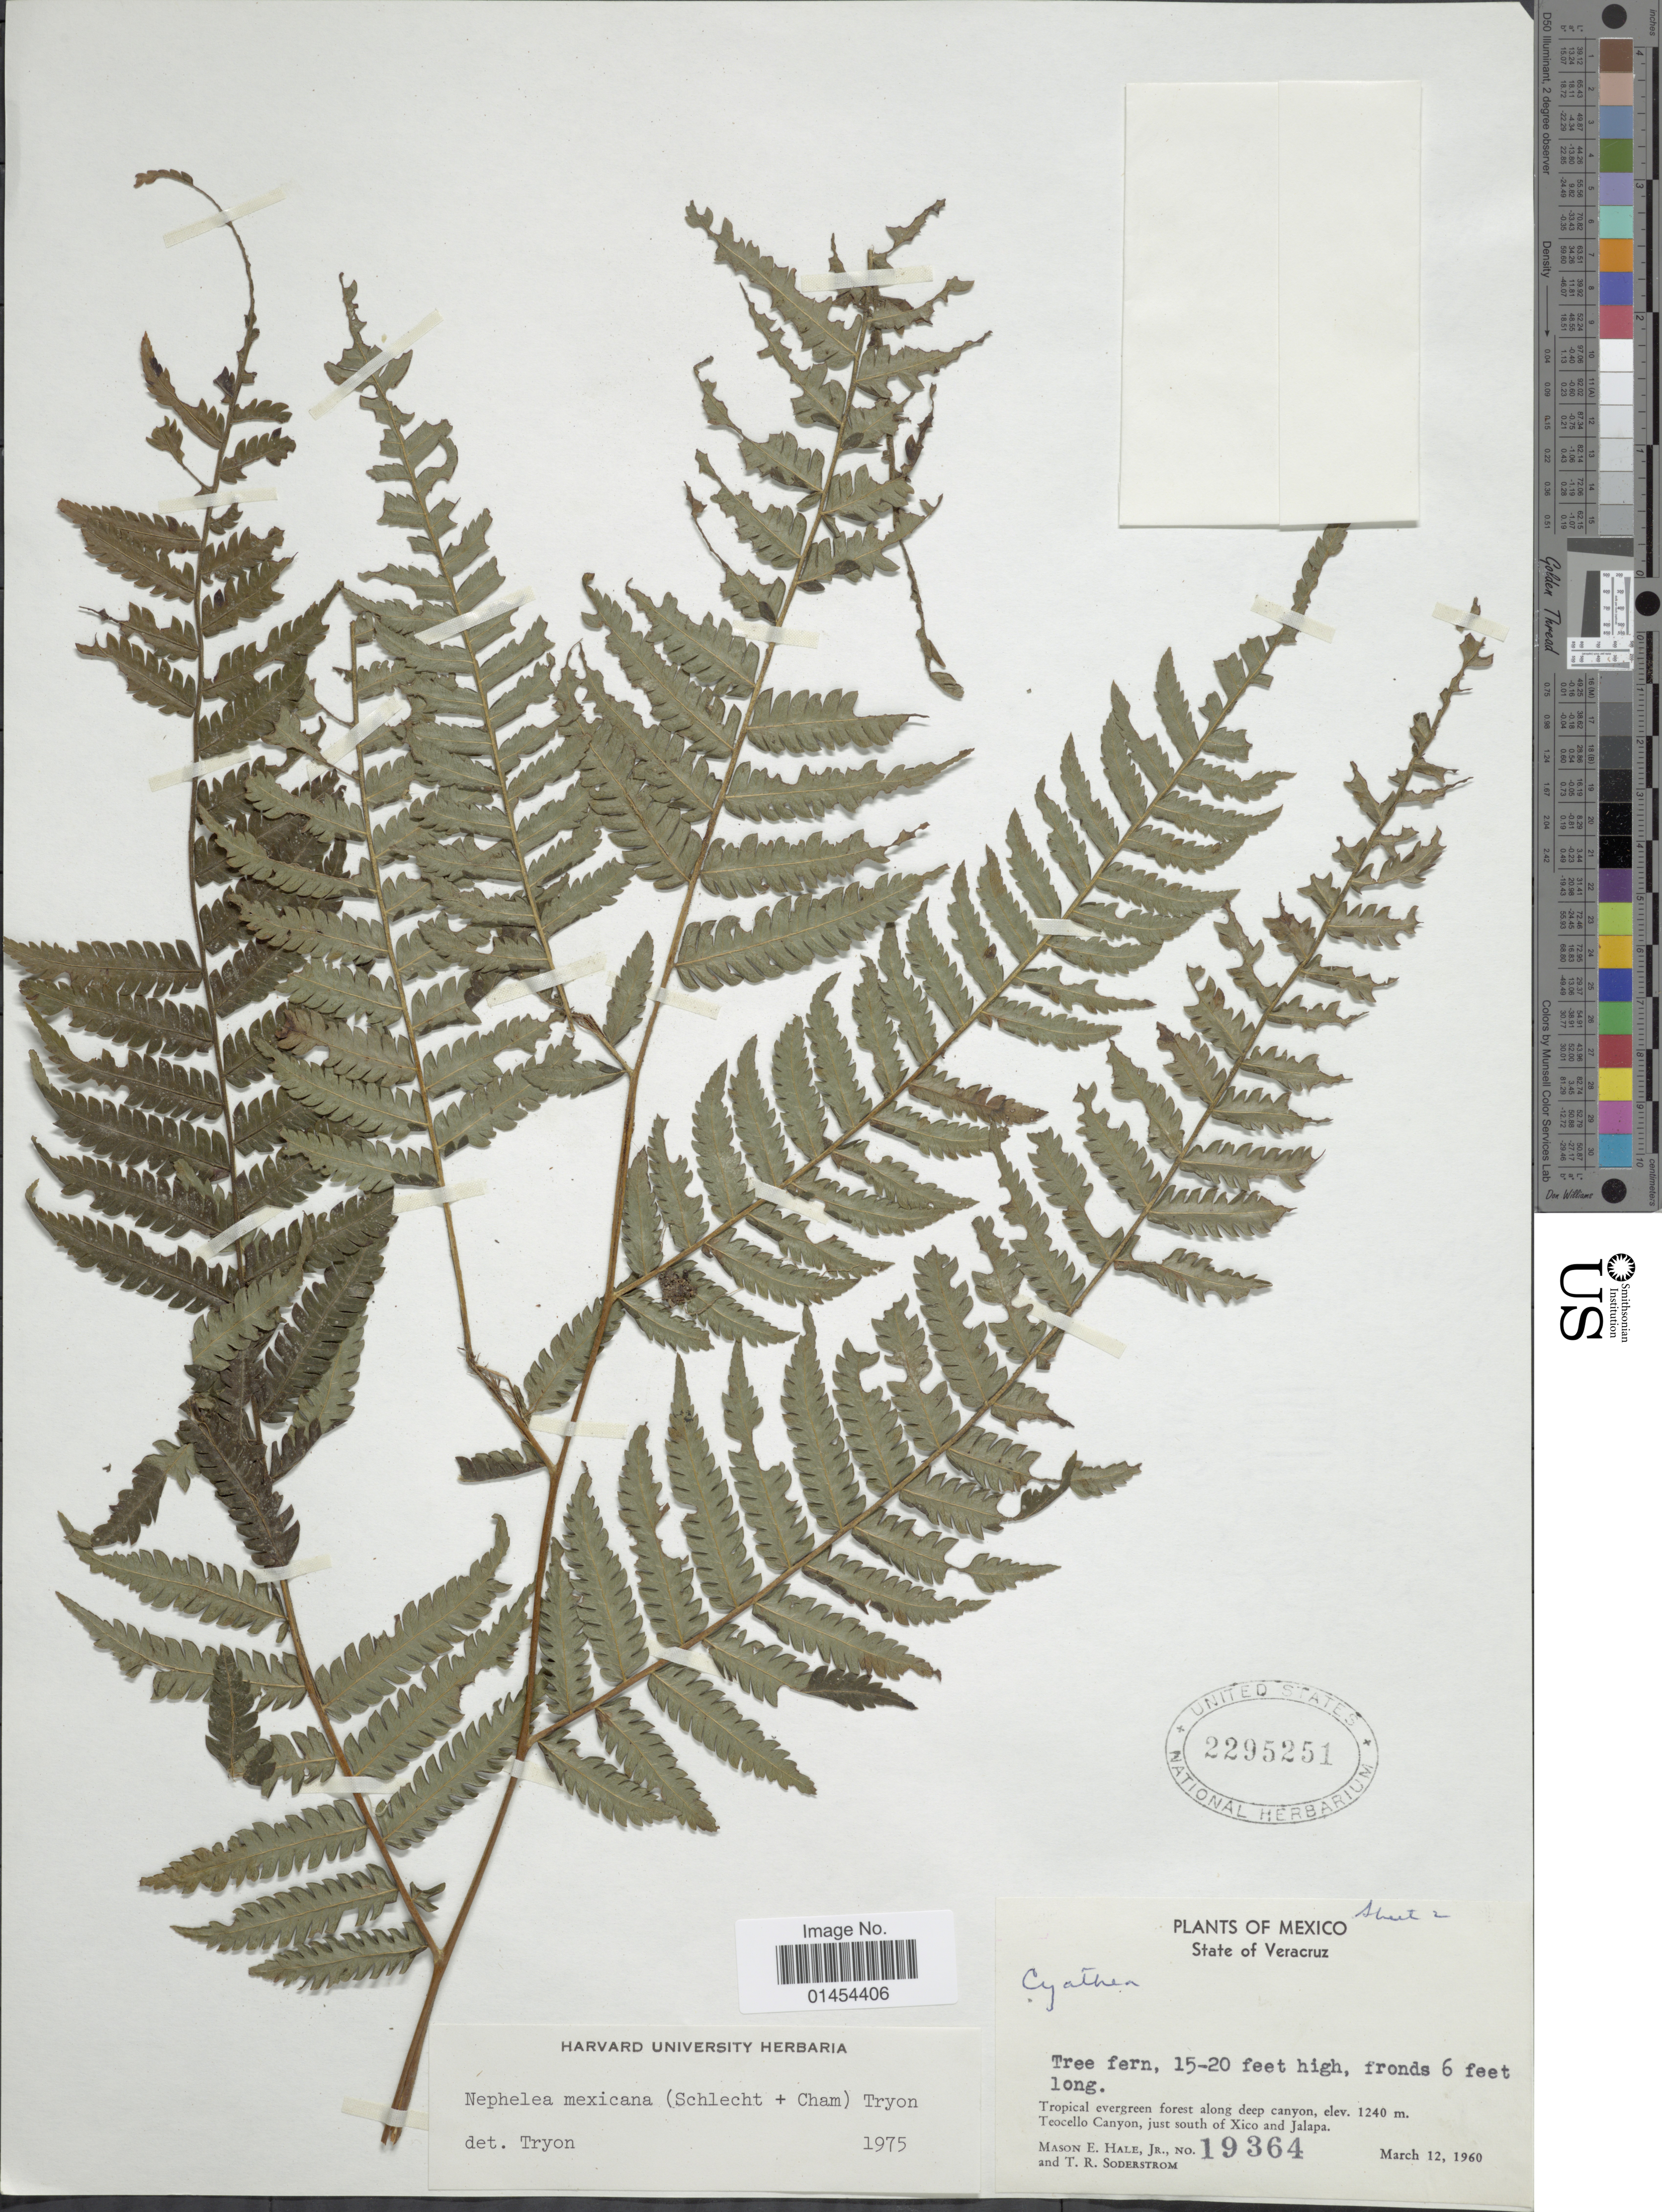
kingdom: Plantae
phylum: Tracheophyta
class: Polypodiopsida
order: Cyatheales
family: Cyatheaceae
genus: Alsophila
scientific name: Alsophila firma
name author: (Baker) D.S. Conant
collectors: M. Hale & T. R. Soderstrom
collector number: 19364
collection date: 1960-03-12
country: Mexico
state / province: Veracruz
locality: Teocello Canyon, just south of Xico and Jalapa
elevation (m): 1240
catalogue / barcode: US 2295251